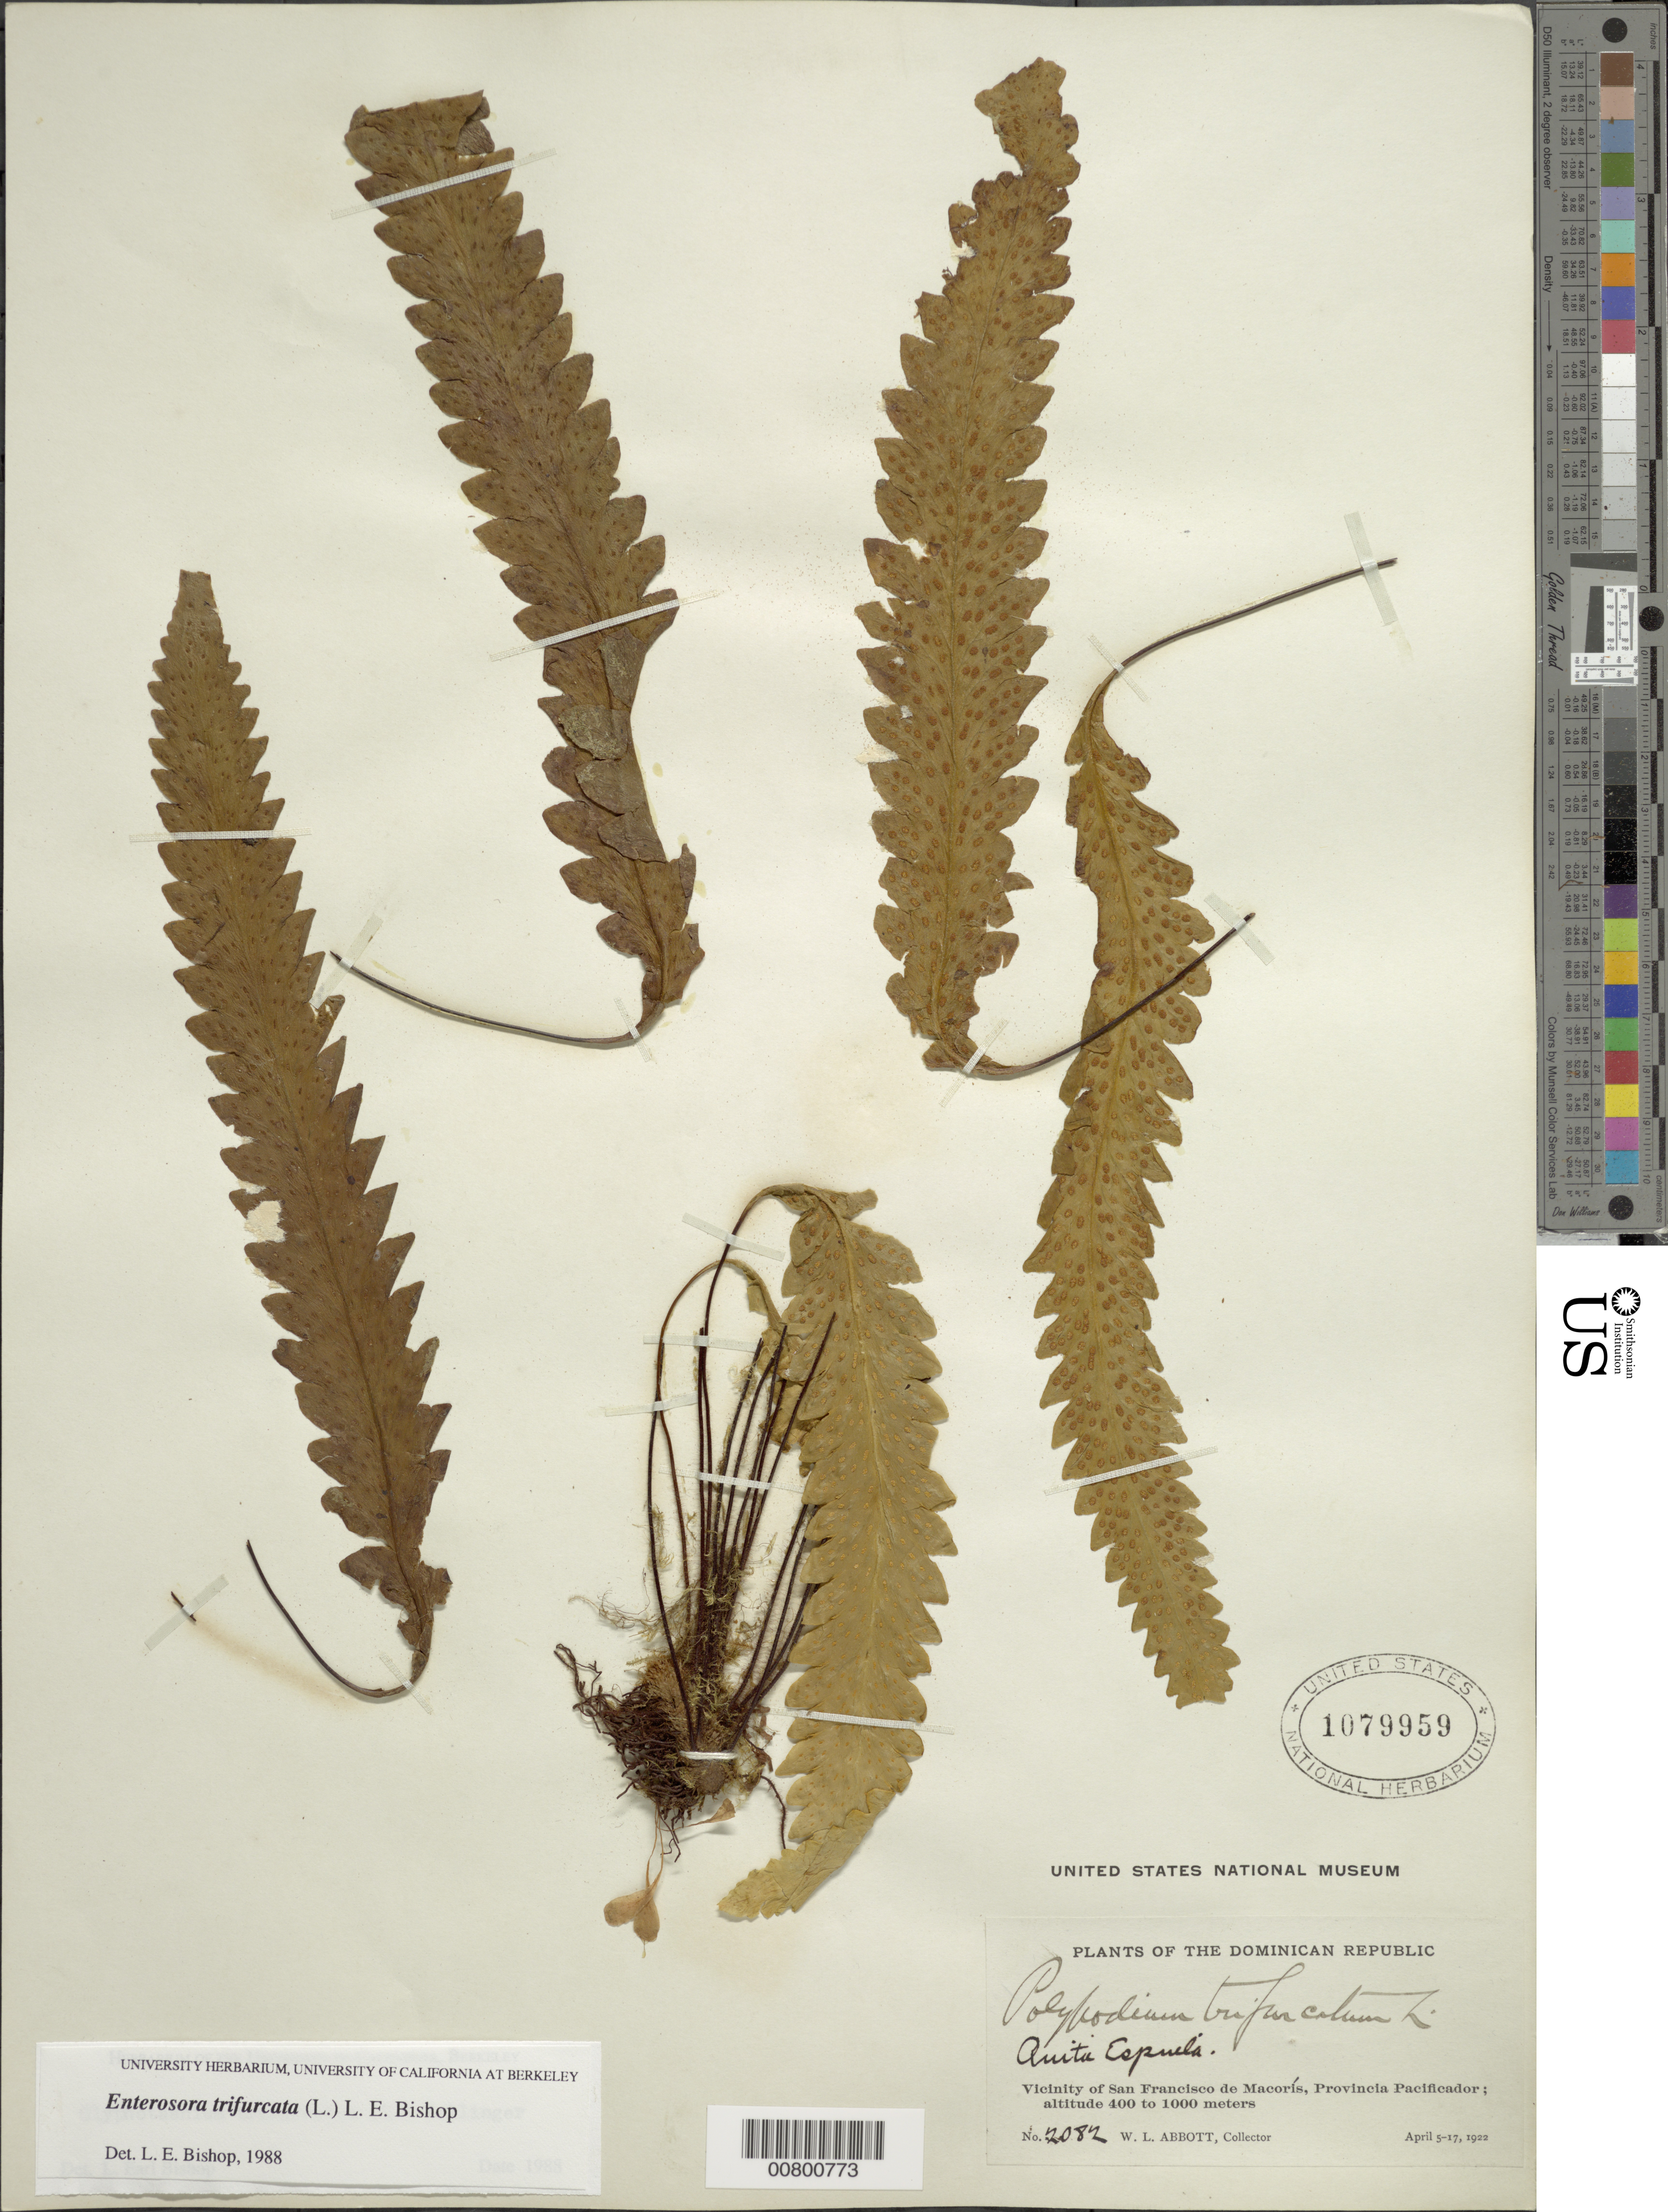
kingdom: Plantae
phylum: Tracheophyta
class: Polypodiopsida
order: Polypodiales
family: Polypodiaceae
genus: Enterosora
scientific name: Enterosora trifurcata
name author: (L.) L.E. Bishop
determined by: Bishop, L. E.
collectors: W. L. Abbott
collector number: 2082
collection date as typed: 05 Apr 1922 to 17 Apr 1922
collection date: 1922-04-05/1922-04-17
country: Dominican Republic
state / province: Duarte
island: Hispaniola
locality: San Francisco de Macorís vicinity, Quita Espuela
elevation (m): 400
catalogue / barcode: US 1079959